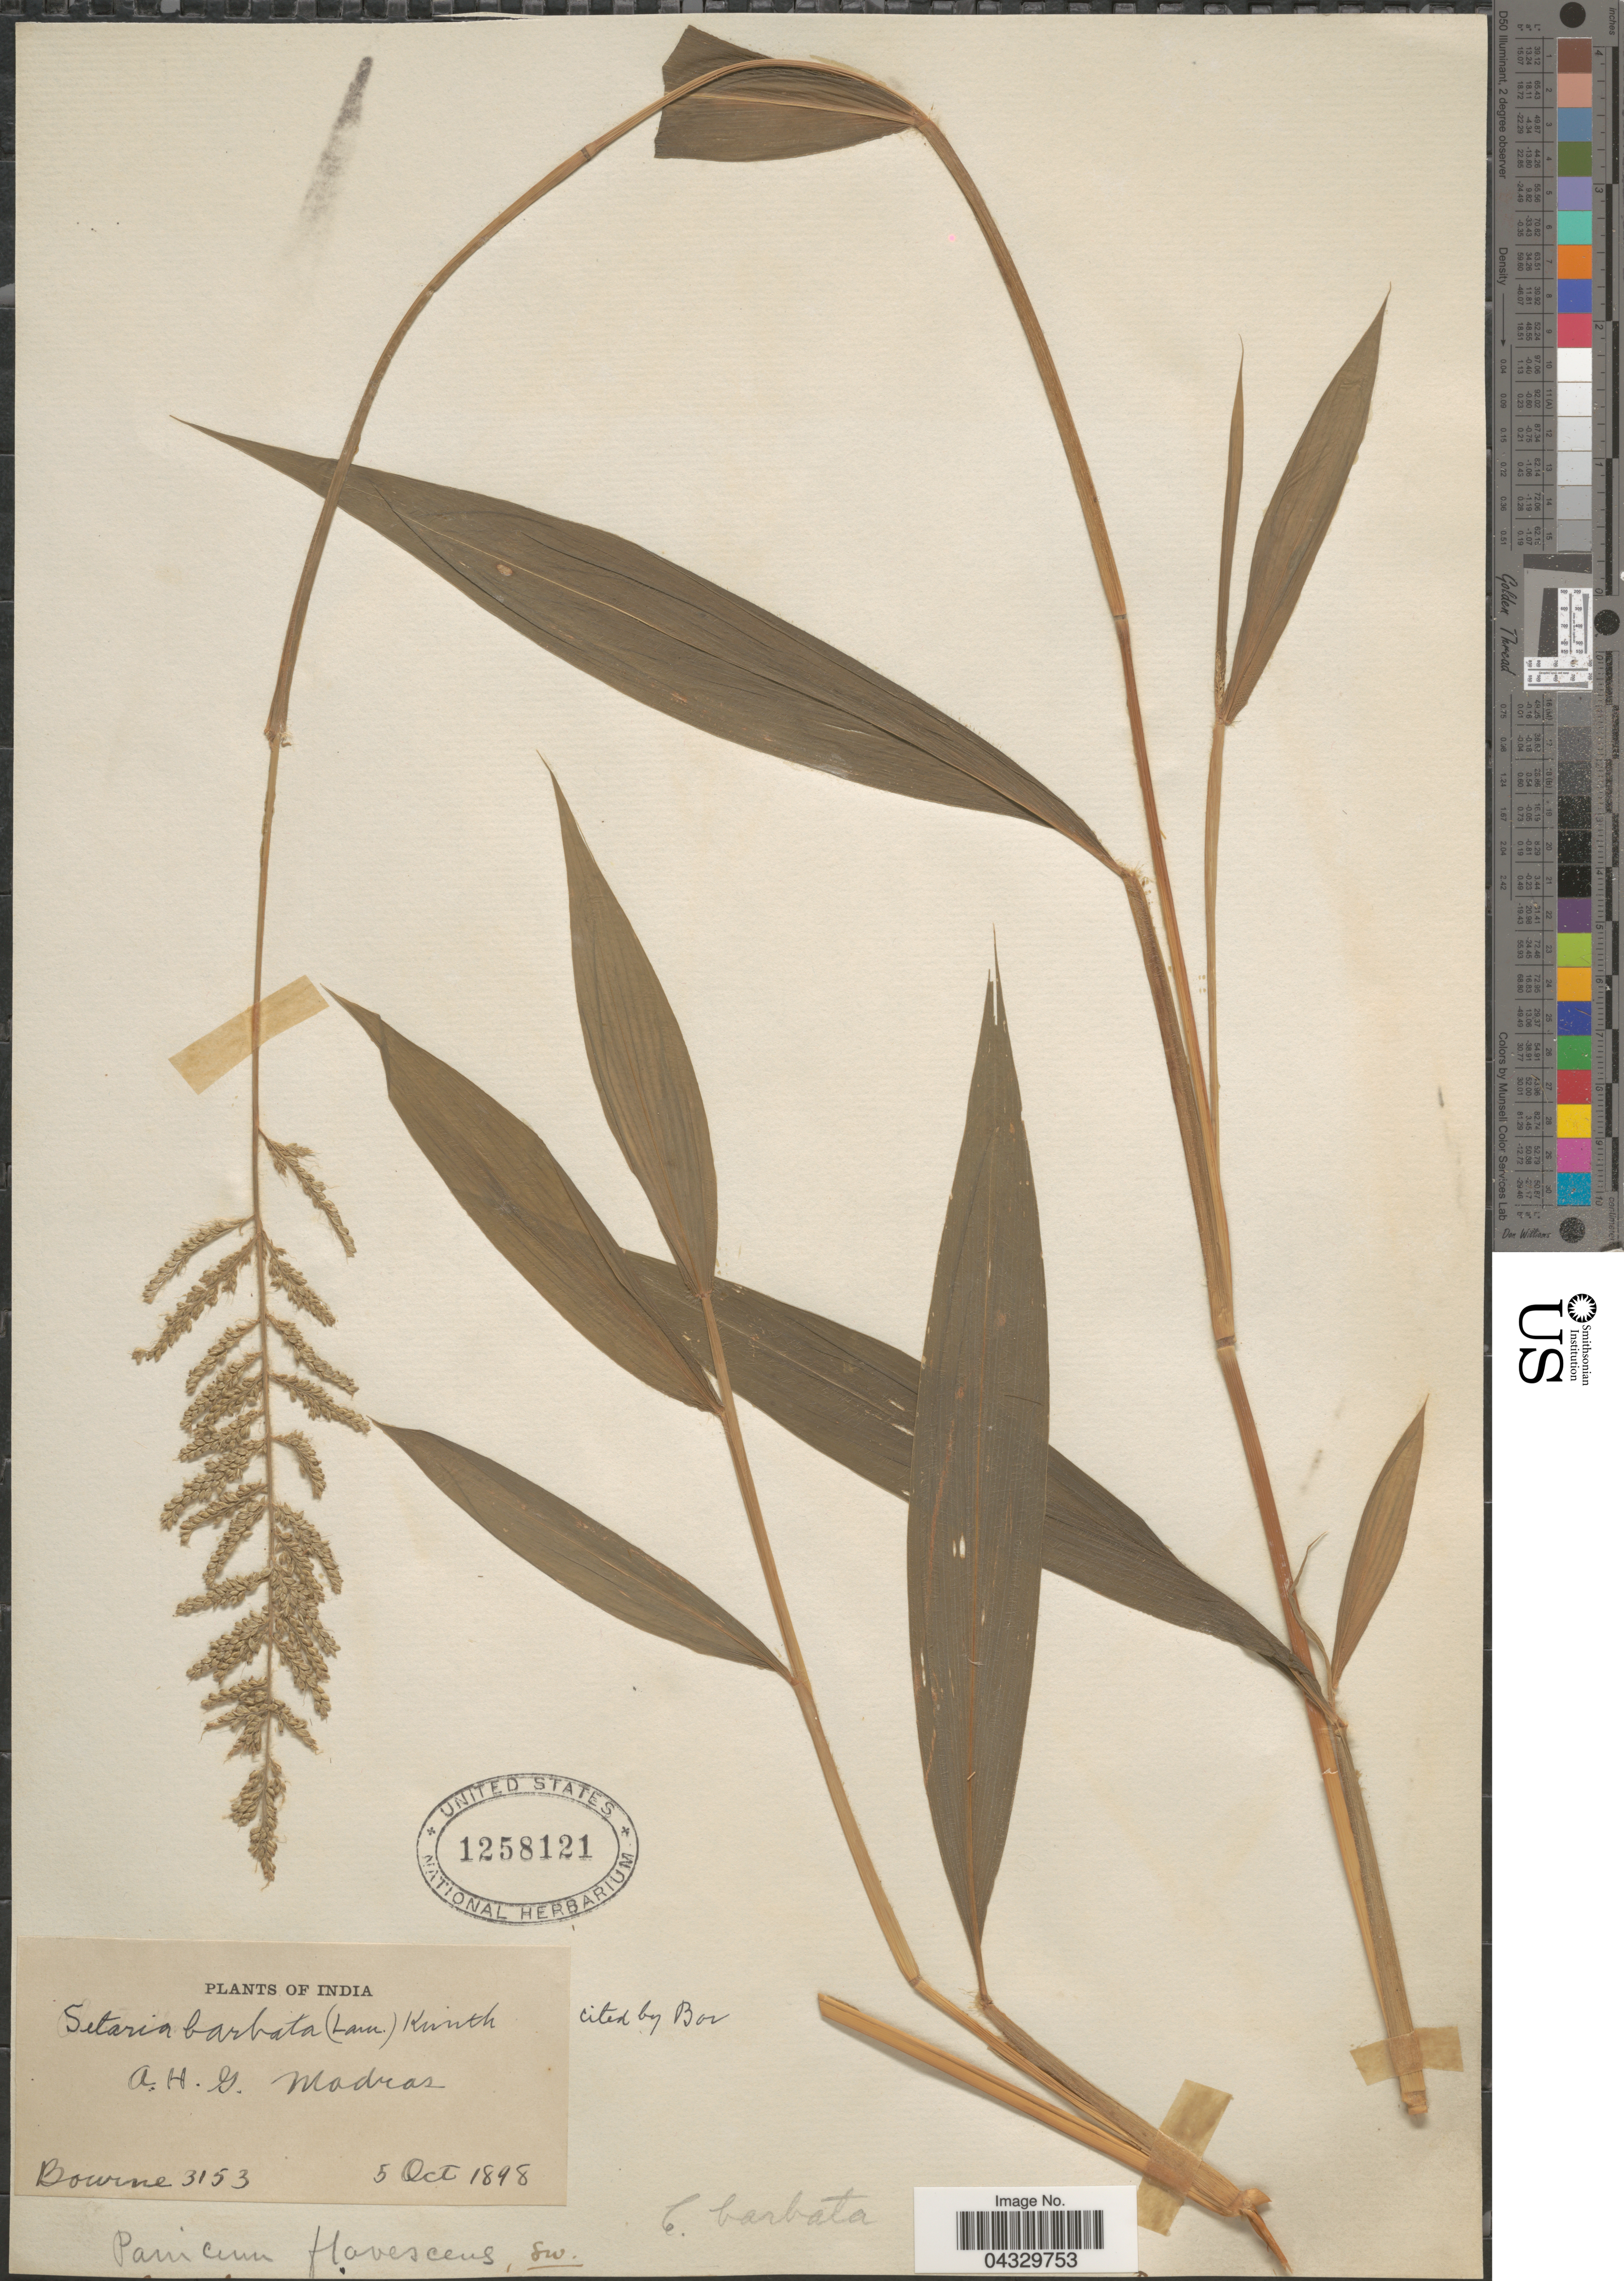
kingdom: Plantae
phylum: Tracheophyta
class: Liliopsida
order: Poales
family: Poaceae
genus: Setaria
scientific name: Setaria barbata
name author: (Lam.) Kunth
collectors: -- Bourne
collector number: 3153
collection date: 1898-10-05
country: India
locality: A. H. G. Madras.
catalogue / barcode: US 1258121